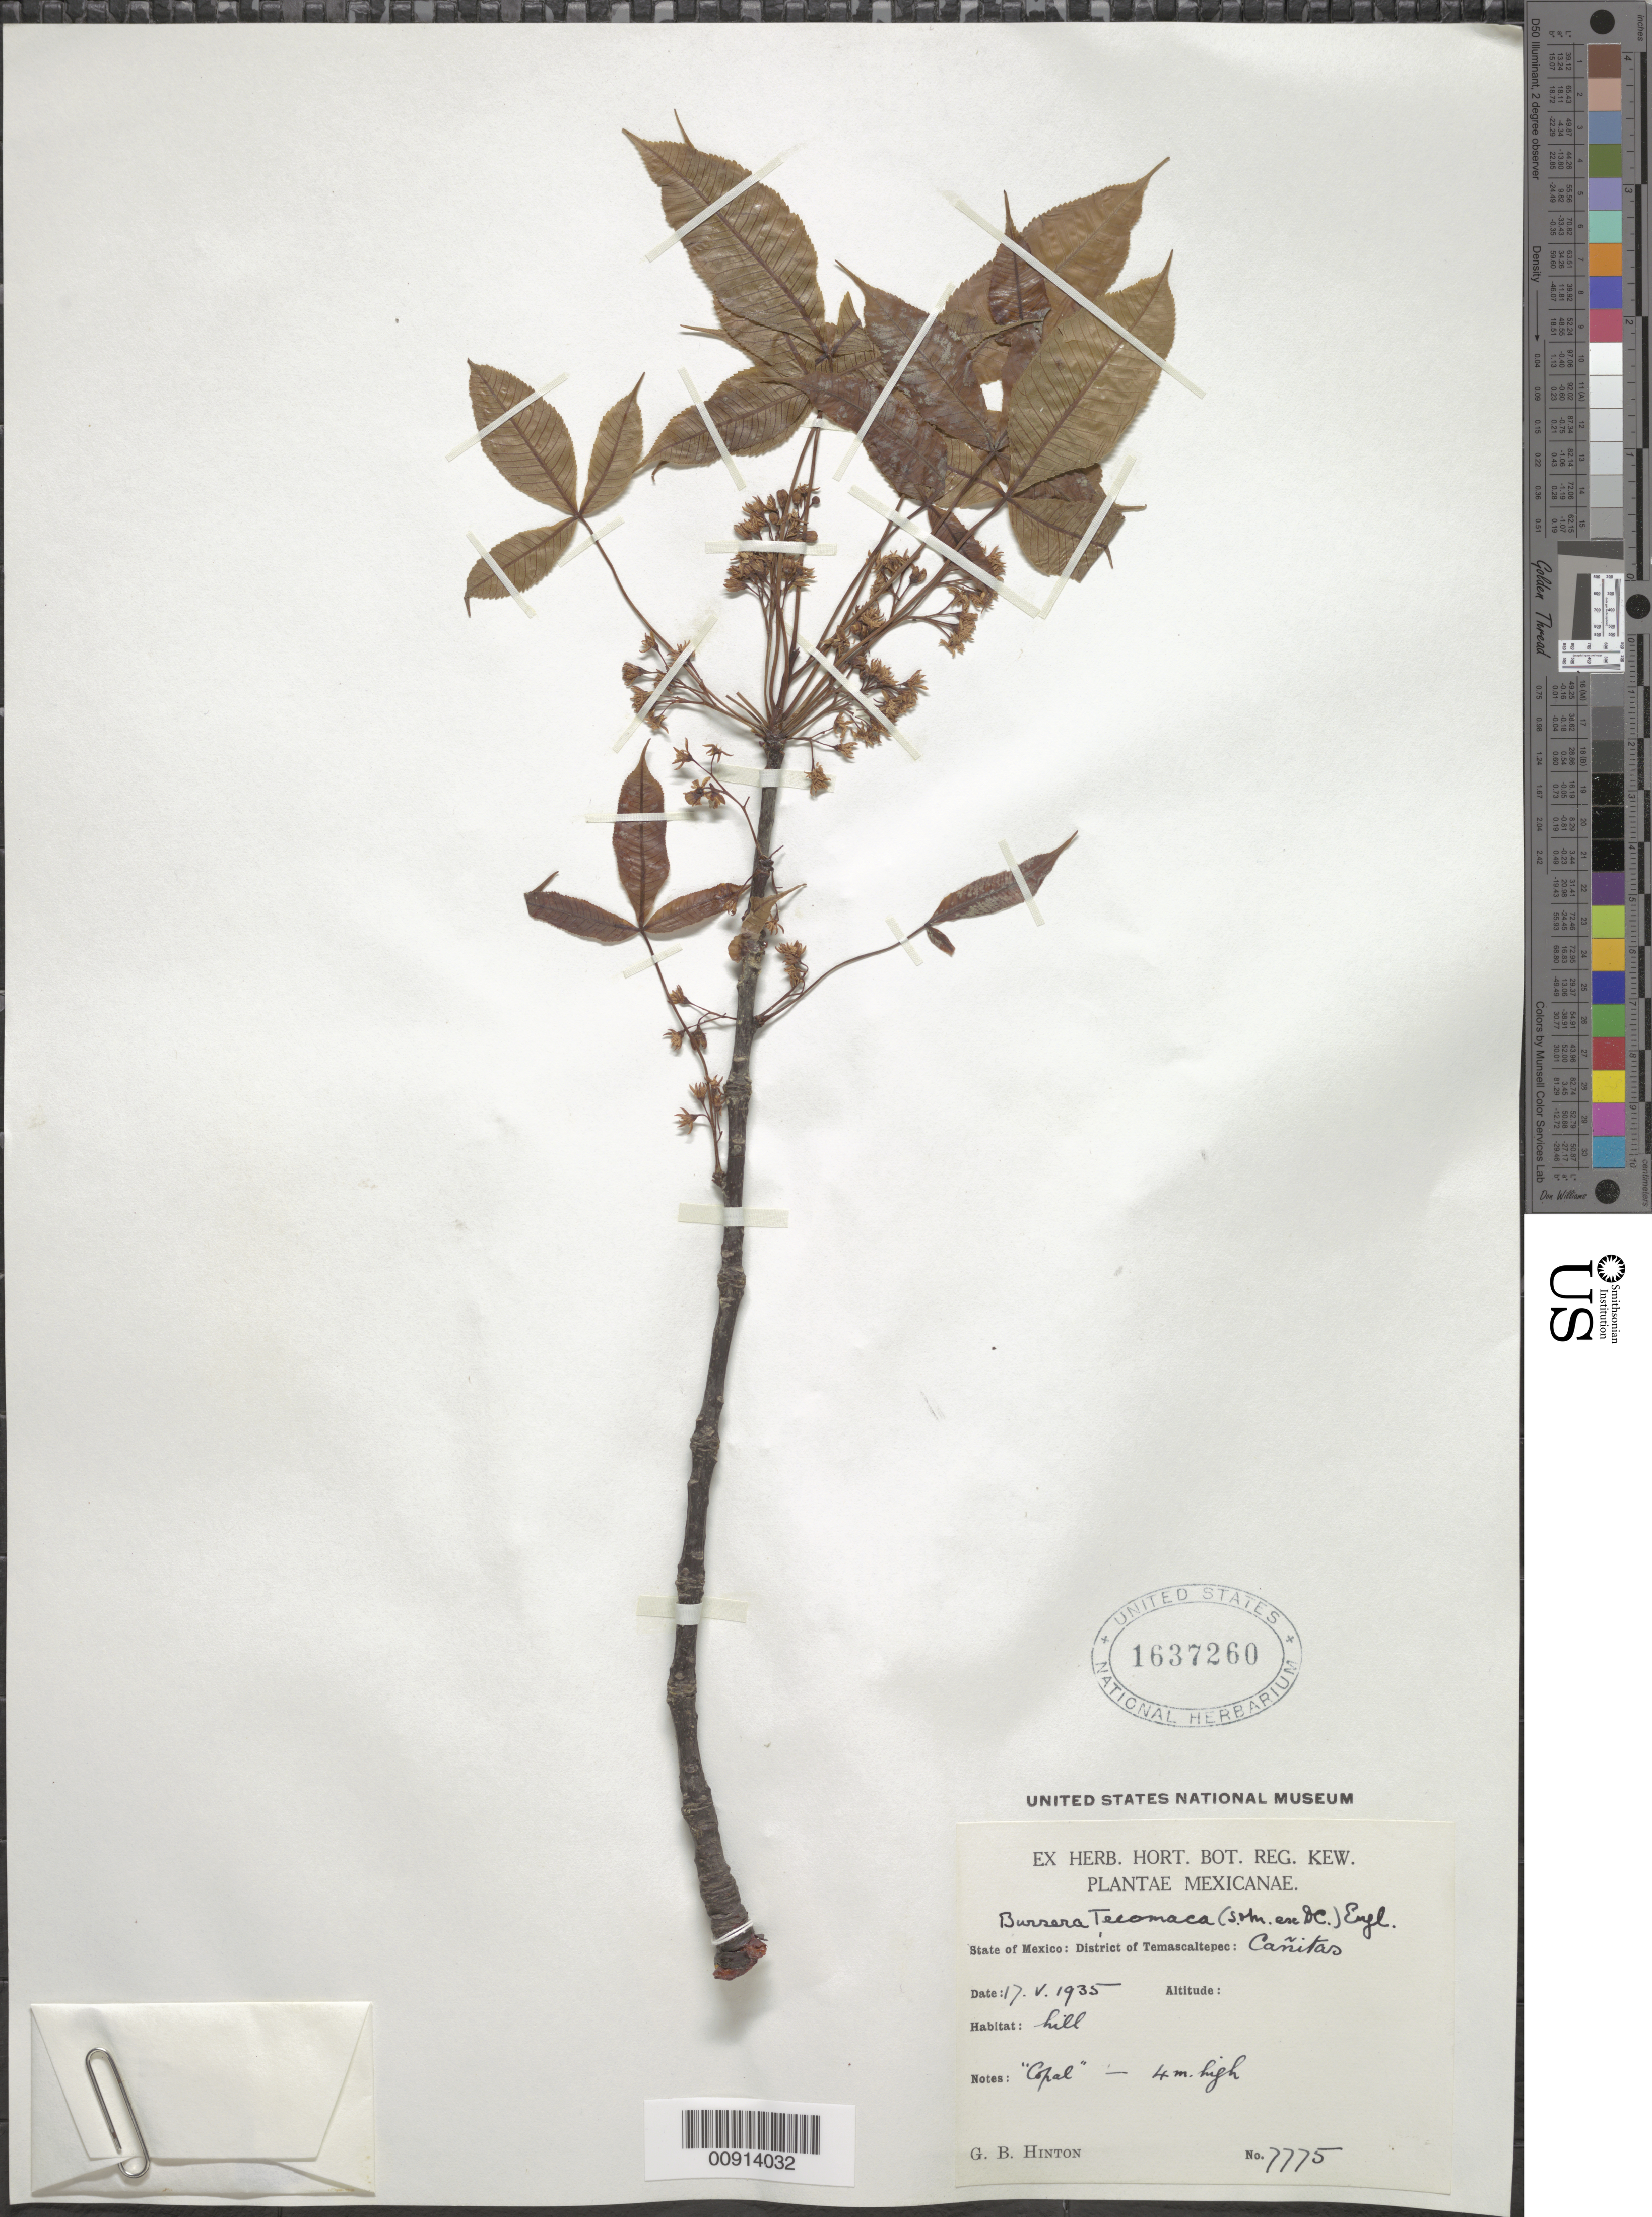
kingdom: Plantae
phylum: Tracheophyta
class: Magnoliopsida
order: Sapindales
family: Burseraceae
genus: Bursera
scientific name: Bursera tecomaca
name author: (Sessé & Moc. ex DC.) Standl.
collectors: G. B. Hinton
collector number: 7775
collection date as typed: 17 May 1935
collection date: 1935-05-17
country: Mexico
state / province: México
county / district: Temascaltepec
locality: State of Mexico: District of Temascaltepec: Cañitas.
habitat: Hill.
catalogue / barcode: US 1637260